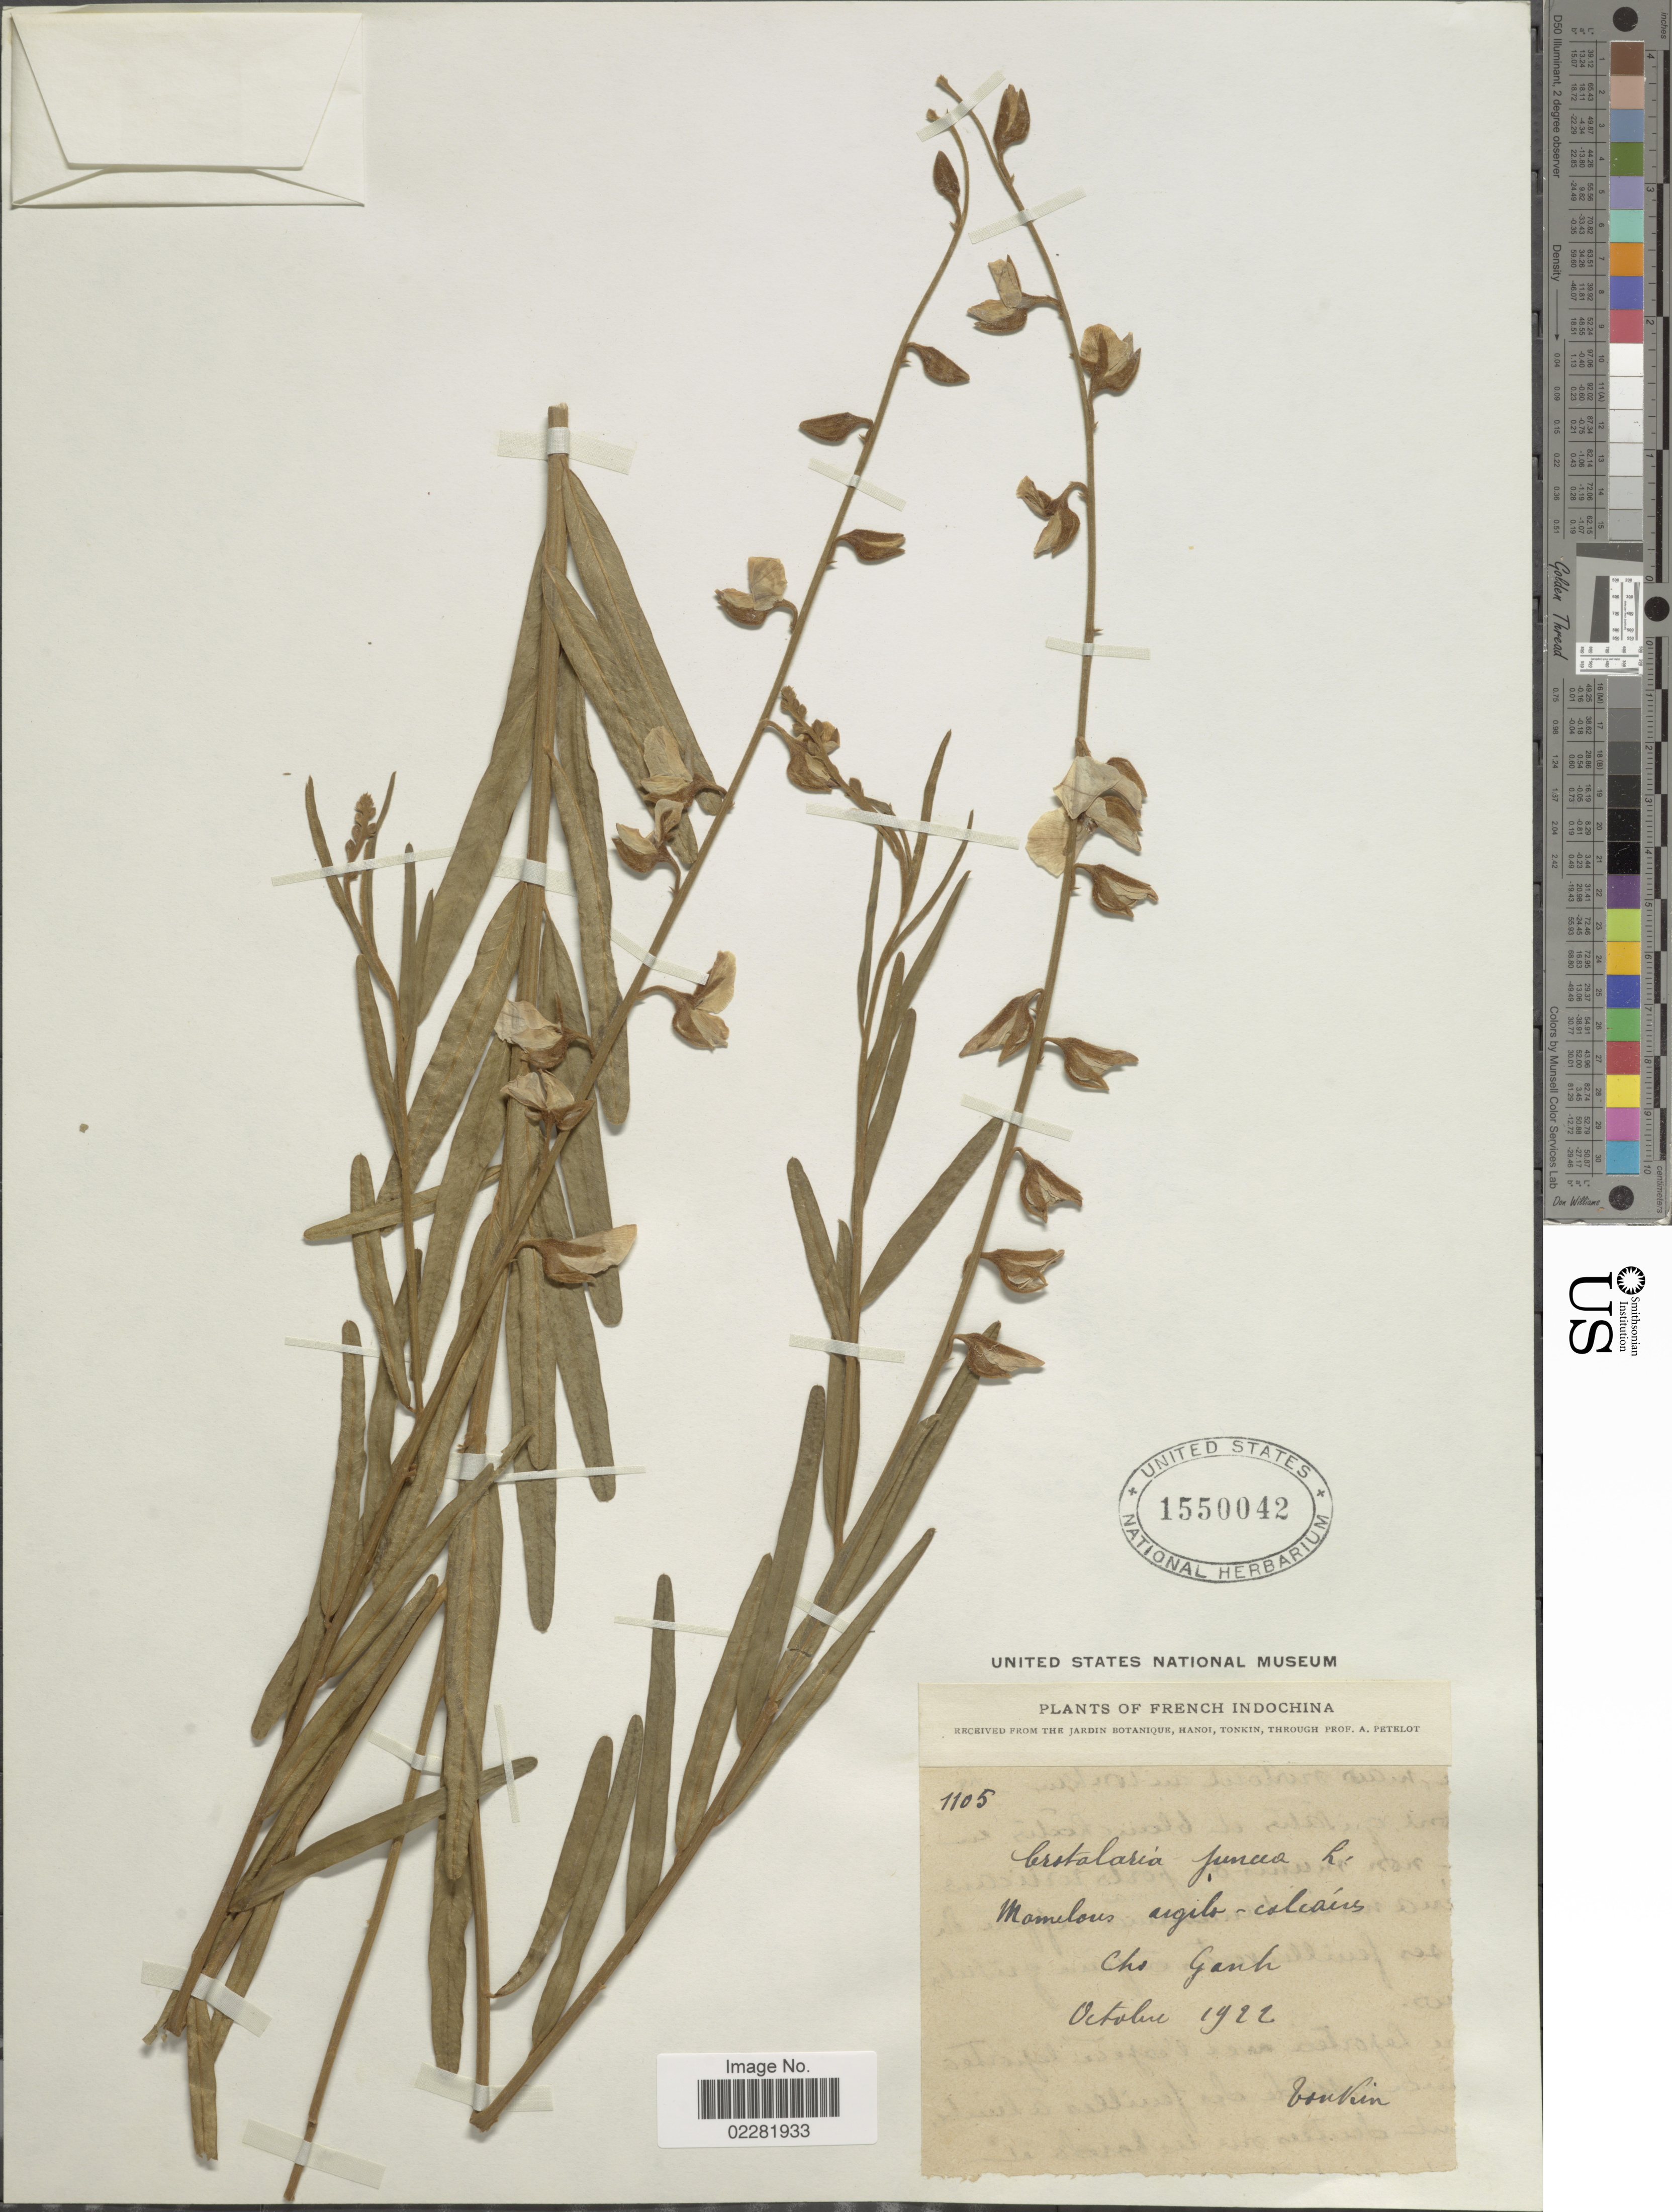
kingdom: Plantae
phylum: Tracheophyta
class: Magnoliopsida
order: Fabales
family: Fabaceae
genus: Crotalaria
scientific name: Crotalaria juncea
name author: L.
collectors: A. Petelot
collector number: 1105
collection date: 1922-10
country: Vietnam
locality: Tonkin. Cho Ganh [interpreted]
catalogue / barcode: US 1550042